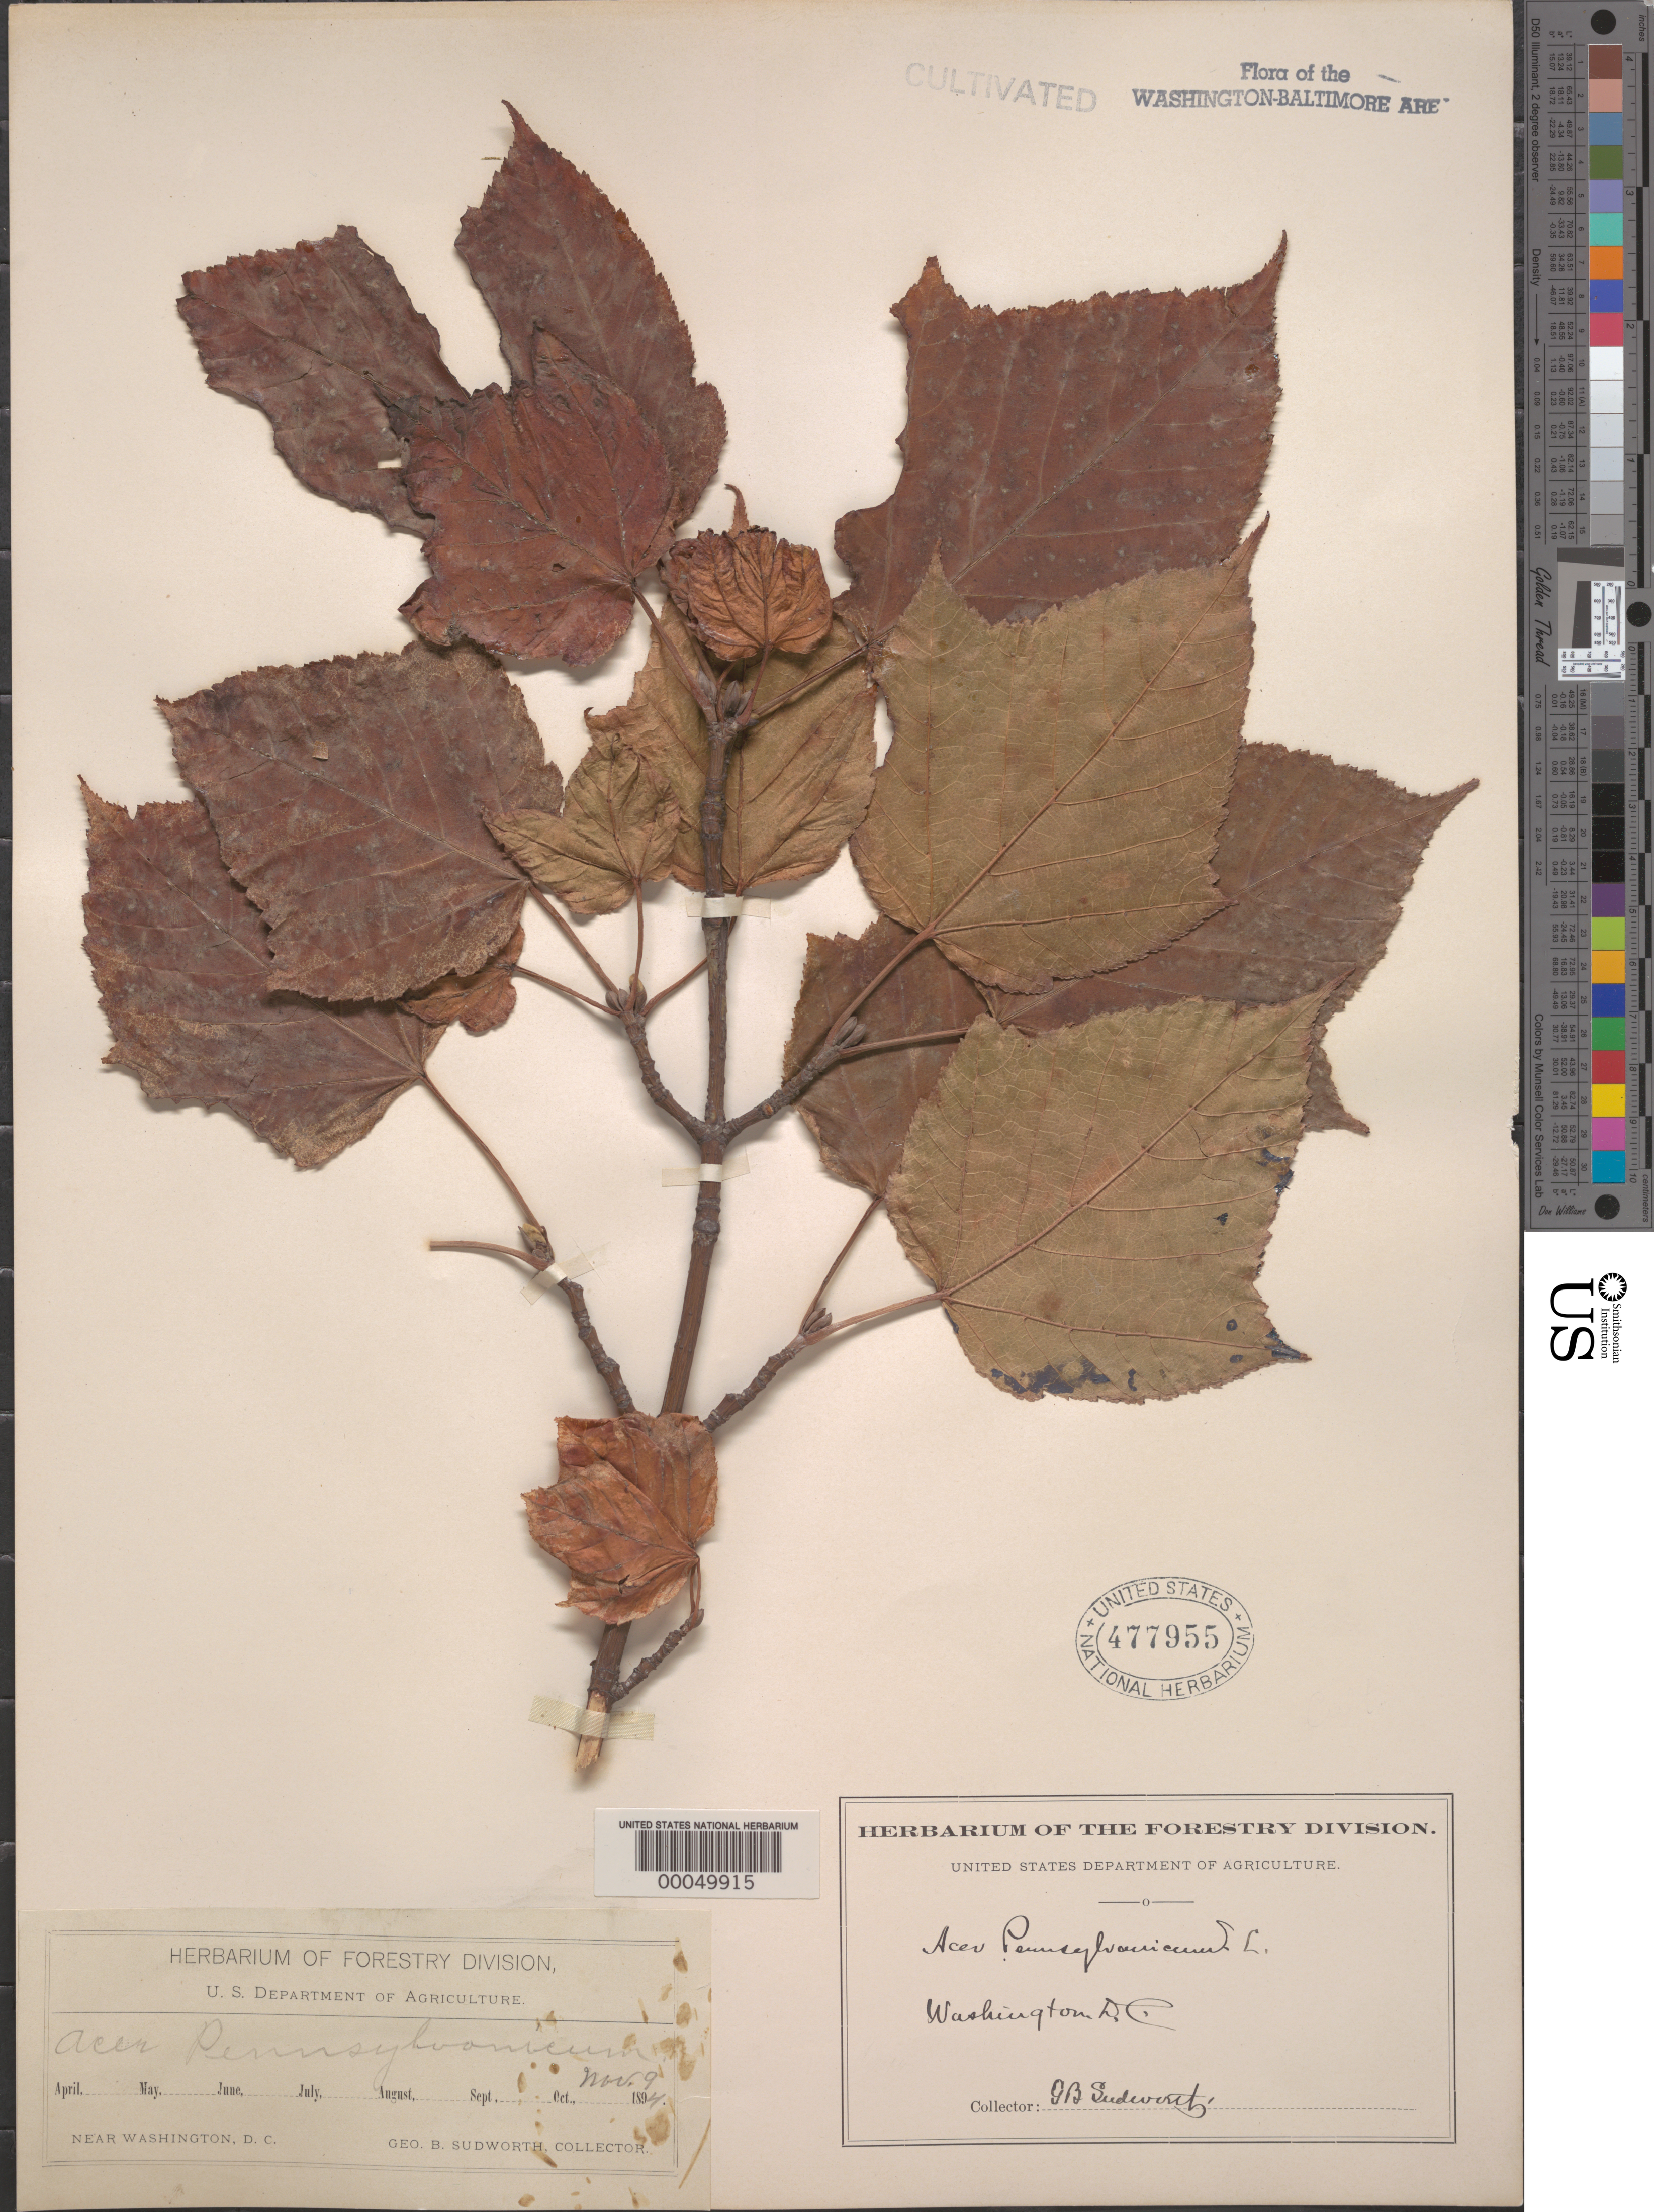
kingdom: Plantae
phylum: Tracheophyta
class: Magnoliopsida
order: Sapindales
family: Sapindaceae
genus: Acer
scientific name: Acer pensylvanicum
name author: L.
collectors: G. B. Sudworth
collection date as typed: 09 Nov 1894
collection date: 1894-11-09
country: United States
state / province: District of Columbia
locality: Near Washington DC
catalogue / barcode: US 1477955